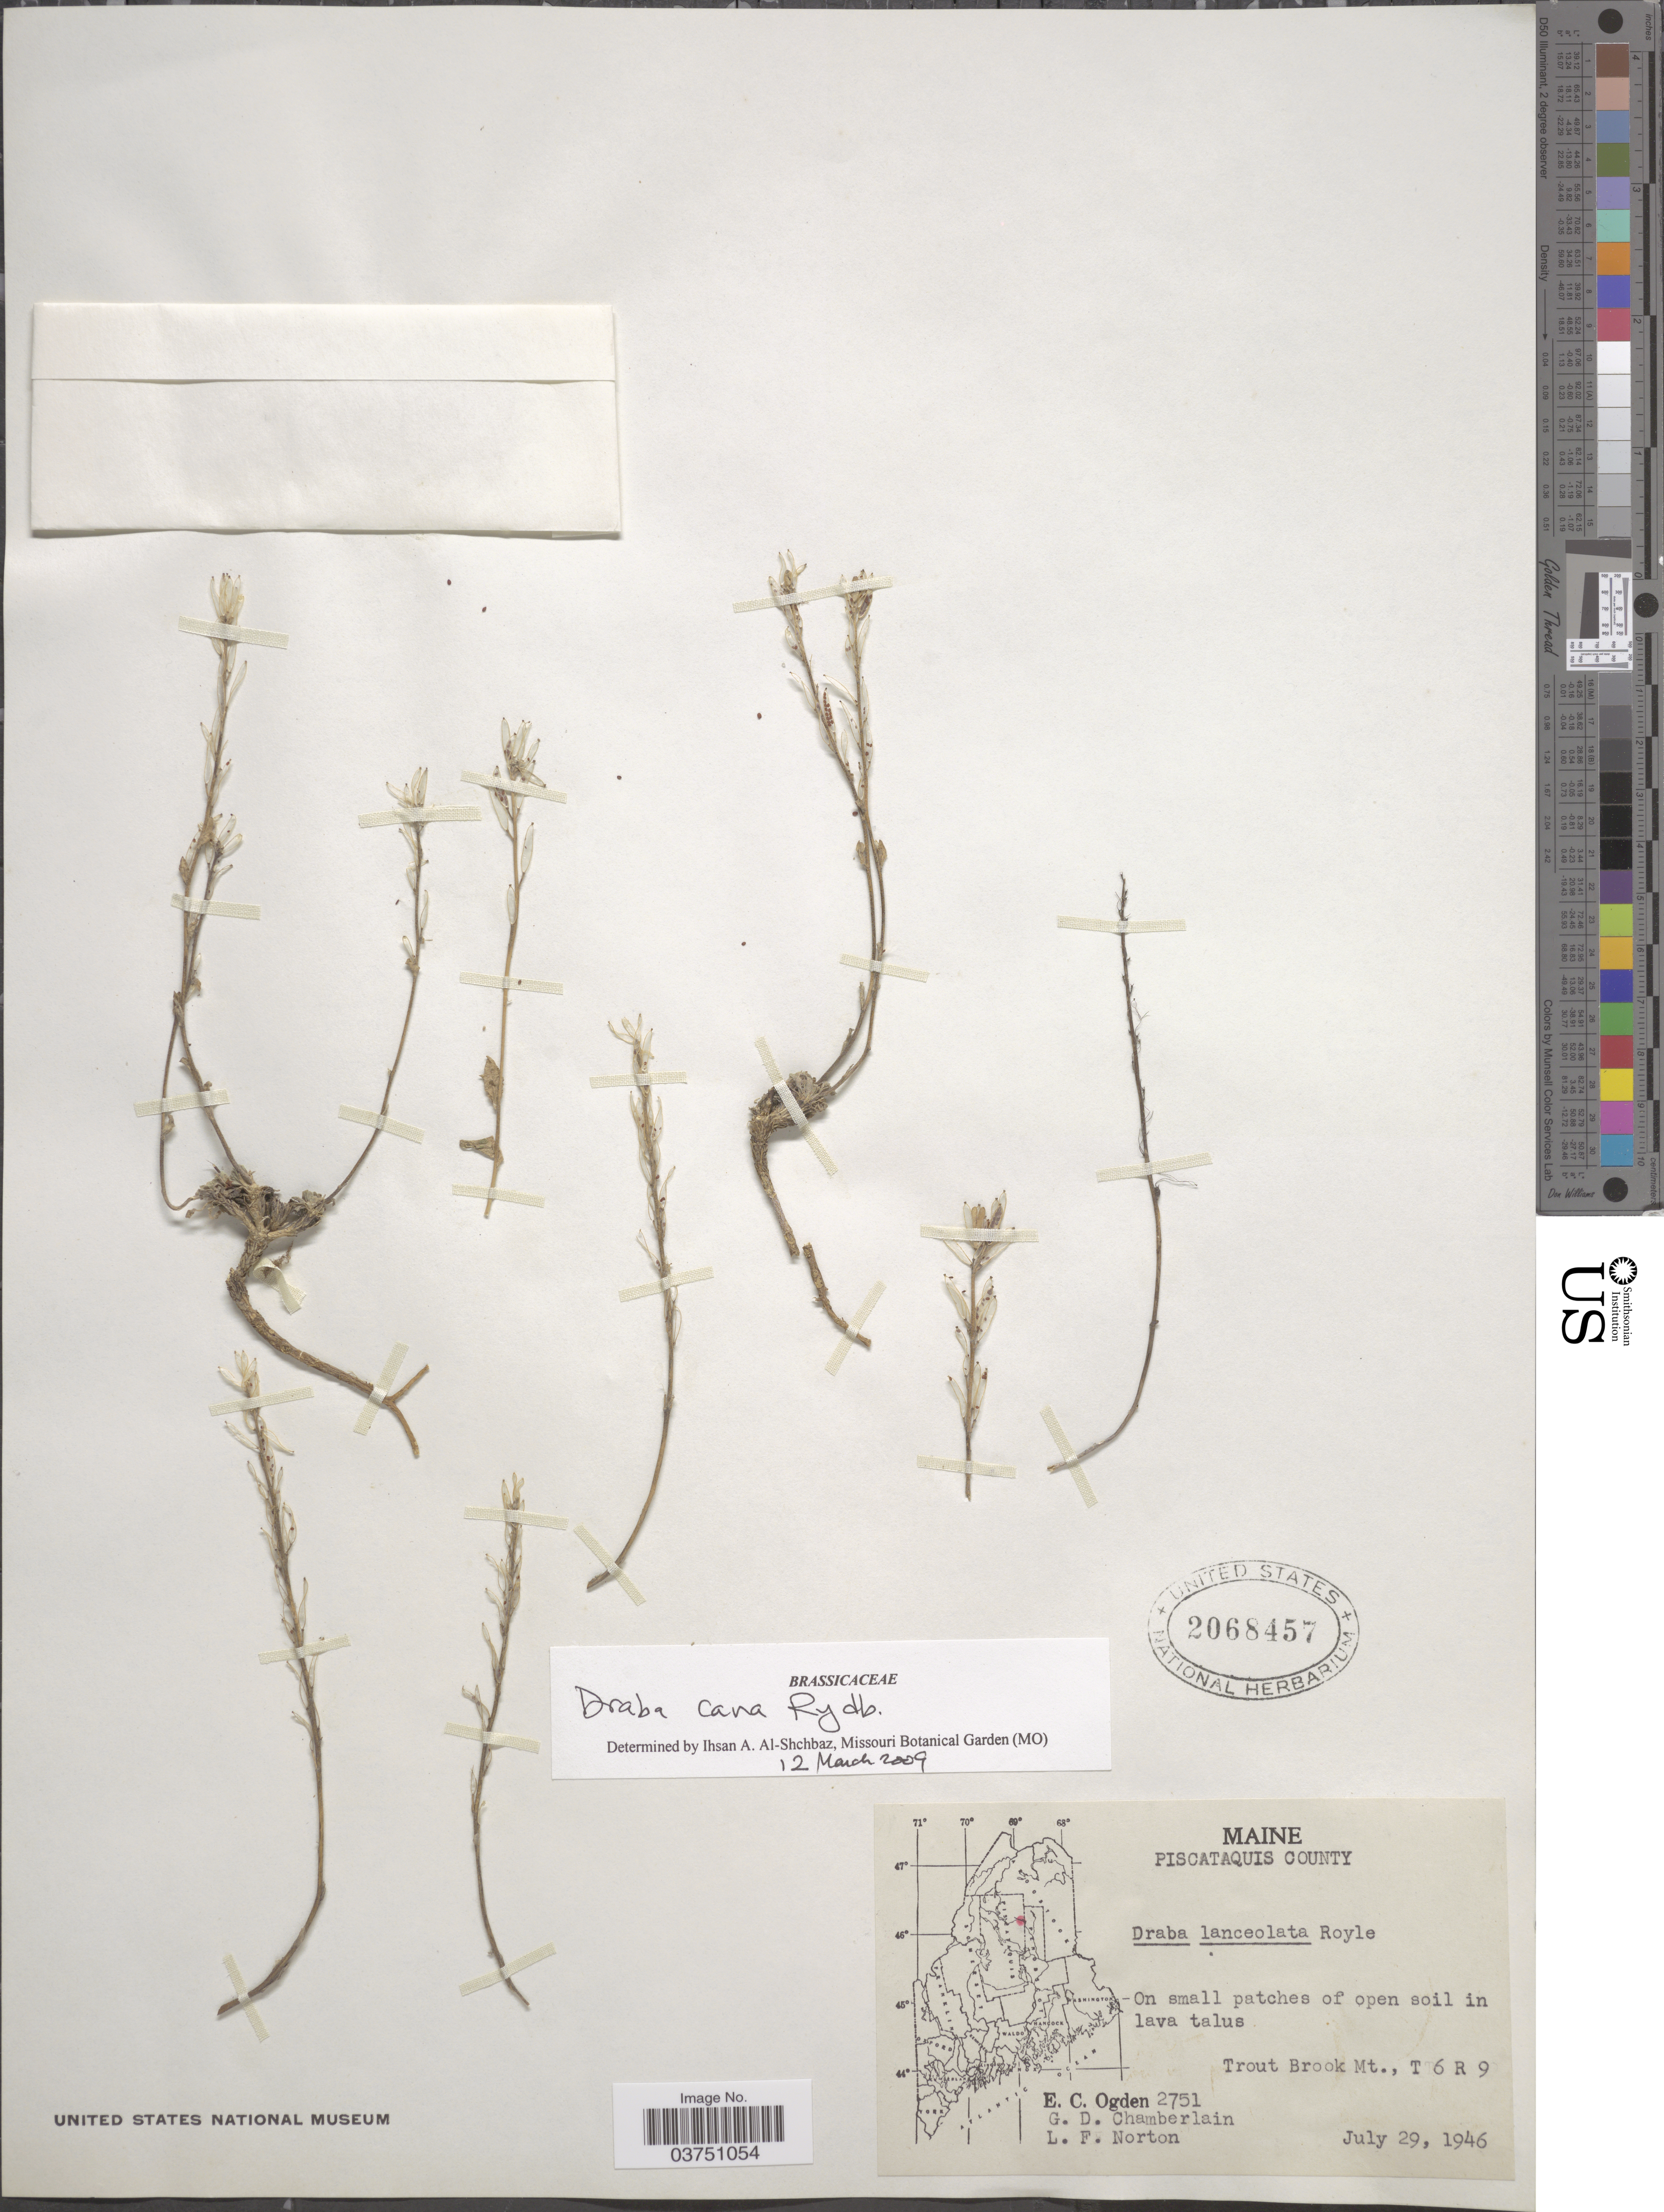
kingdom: Plantae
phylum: Tracheophyta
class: Magnoliopsida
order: Brassicales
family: Brassicaceae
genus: Draba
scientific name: Draba cana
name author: Rydb.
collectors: E. Ogden, G. D. Chamberlain & L. Norton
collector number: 2751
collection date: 1946-07-29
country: United States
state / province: Maine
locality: Piscataquis County. Trout Brook Mt., T 6 R 9.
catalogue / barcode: US 2068457